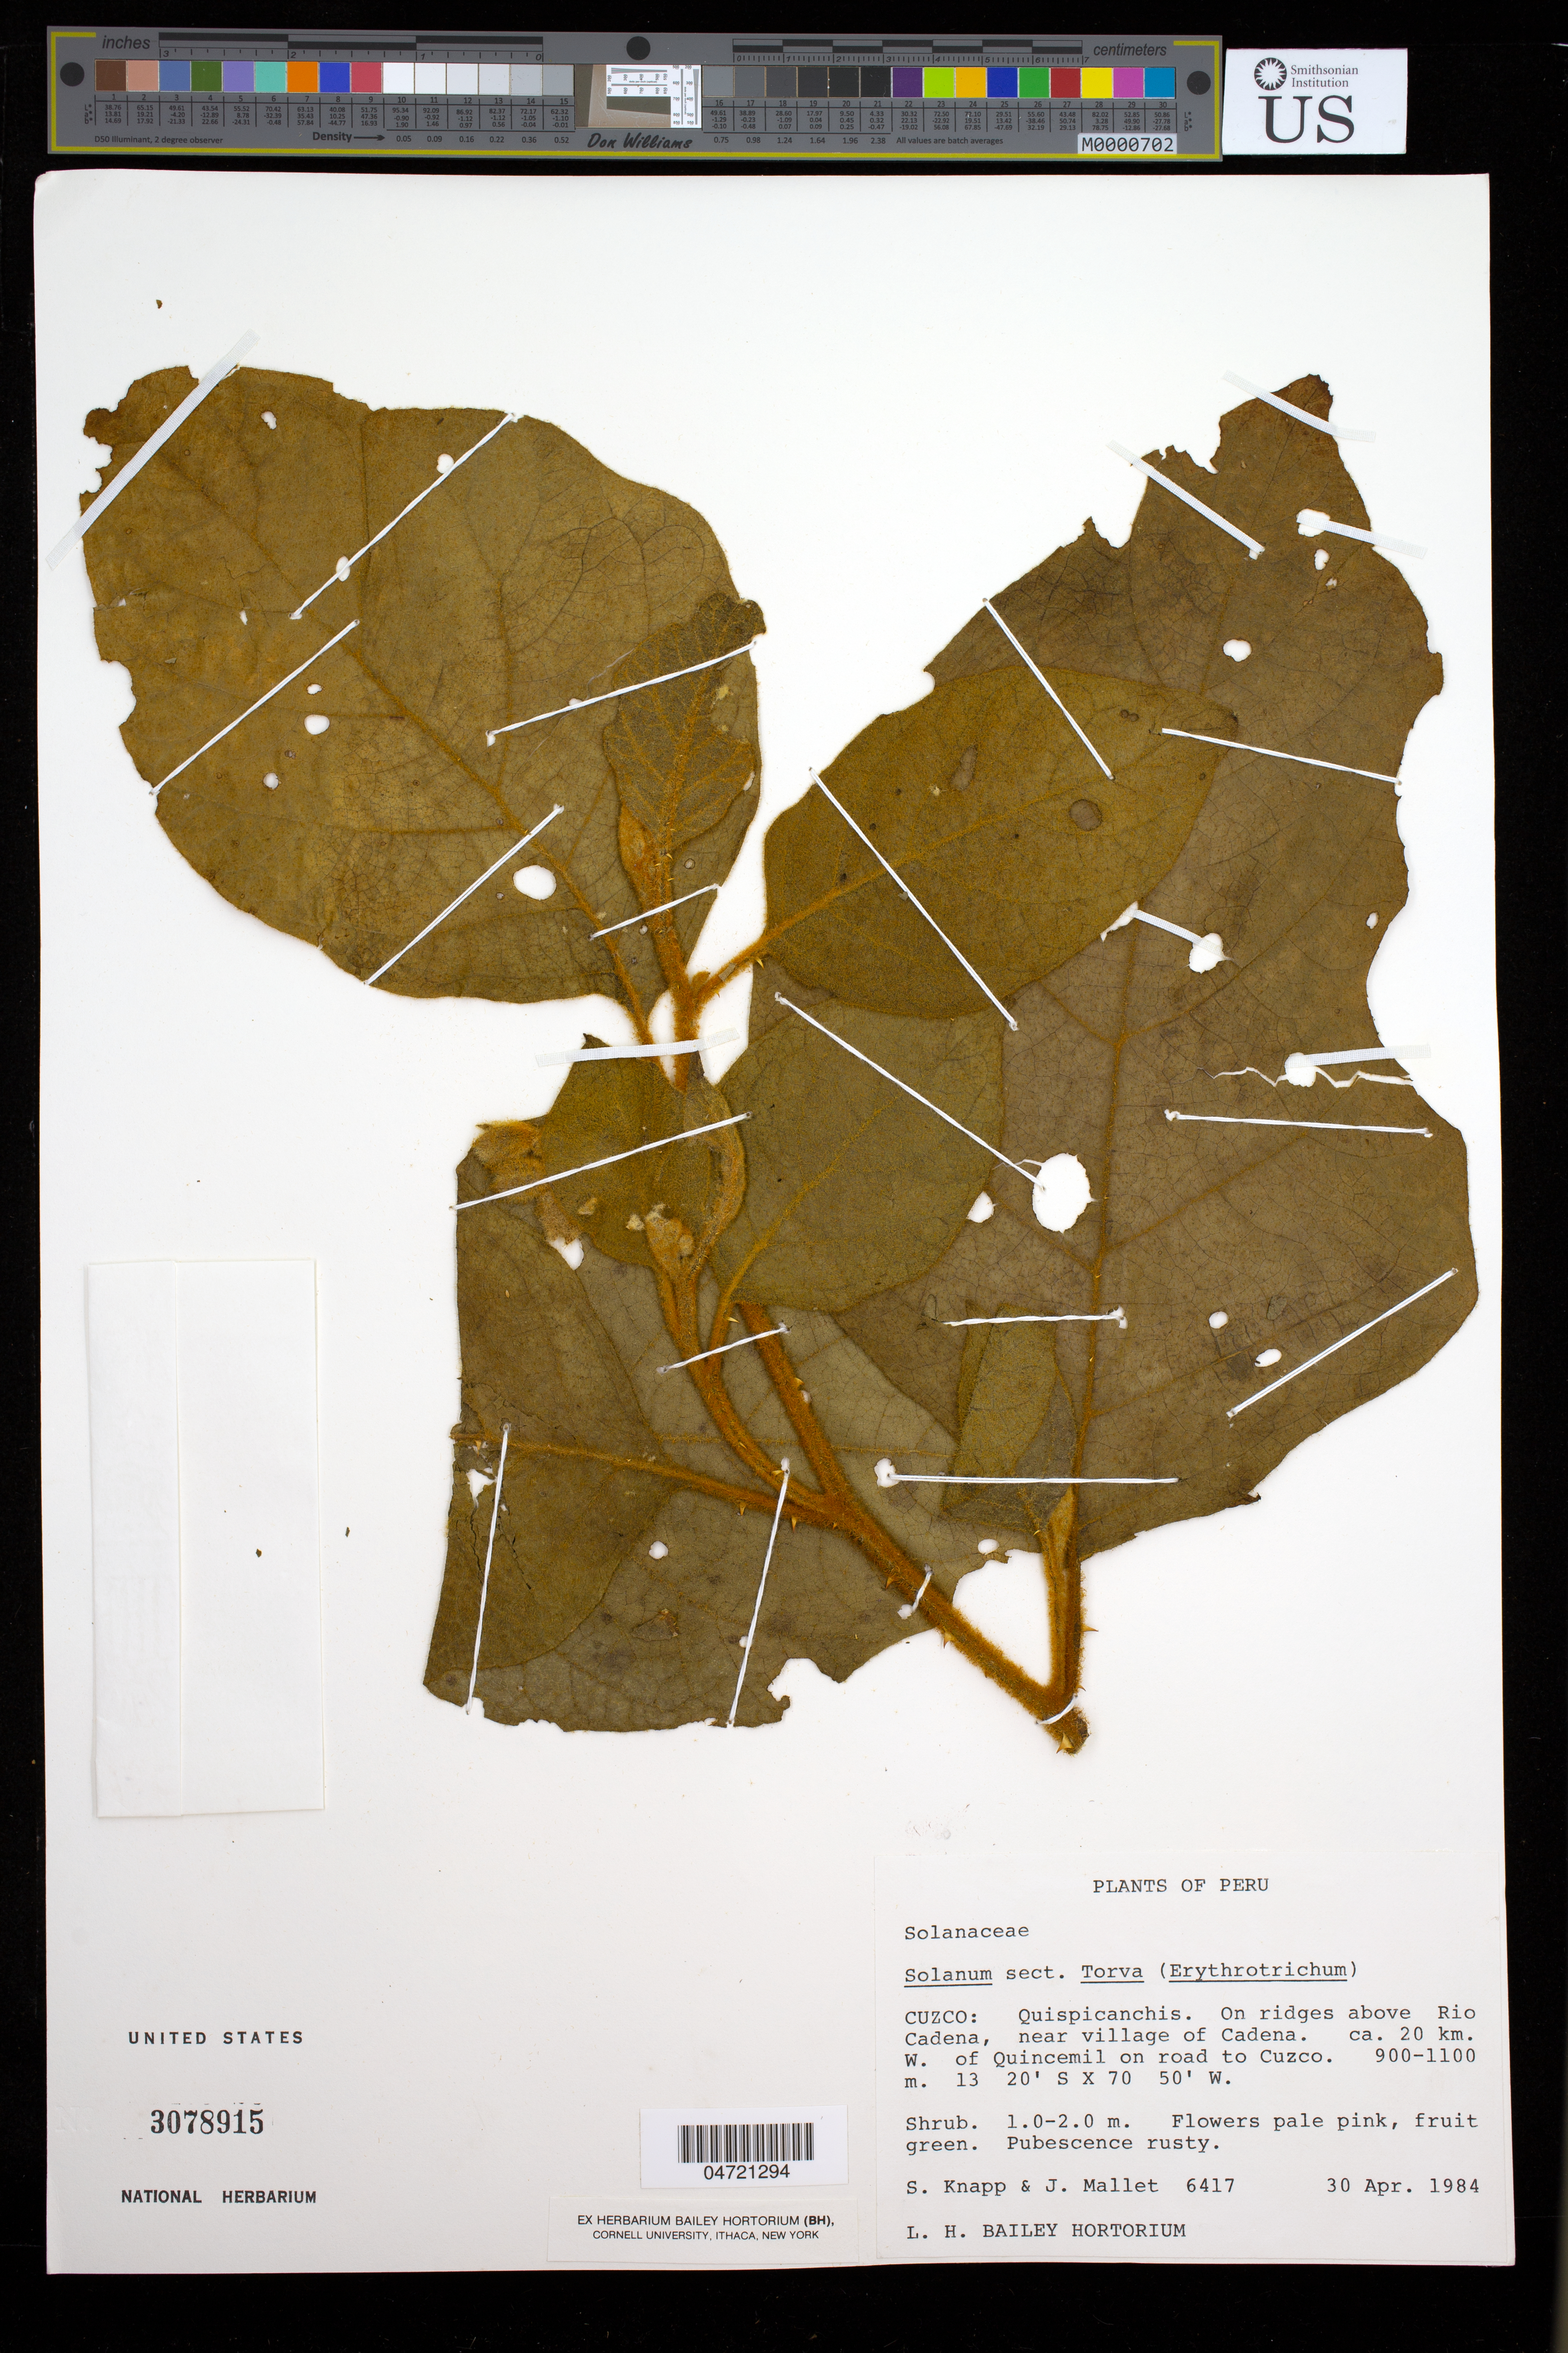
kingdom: Plantae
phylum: Tracheophyta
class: Magnoliopsida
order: Solanales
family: Solanaceae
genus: Solanum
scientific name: Solanum sp.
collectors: S. Knapp & J. Mallet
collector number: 6417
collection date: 1984-04-30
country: Peru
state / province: Cusco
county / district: Quispicanchis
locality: On ridges above Rio Cadena, near village of Cadena. ca. 20 im. W. of Quincemil on road to Cuzco.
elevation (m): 900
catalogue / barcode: US 3978915